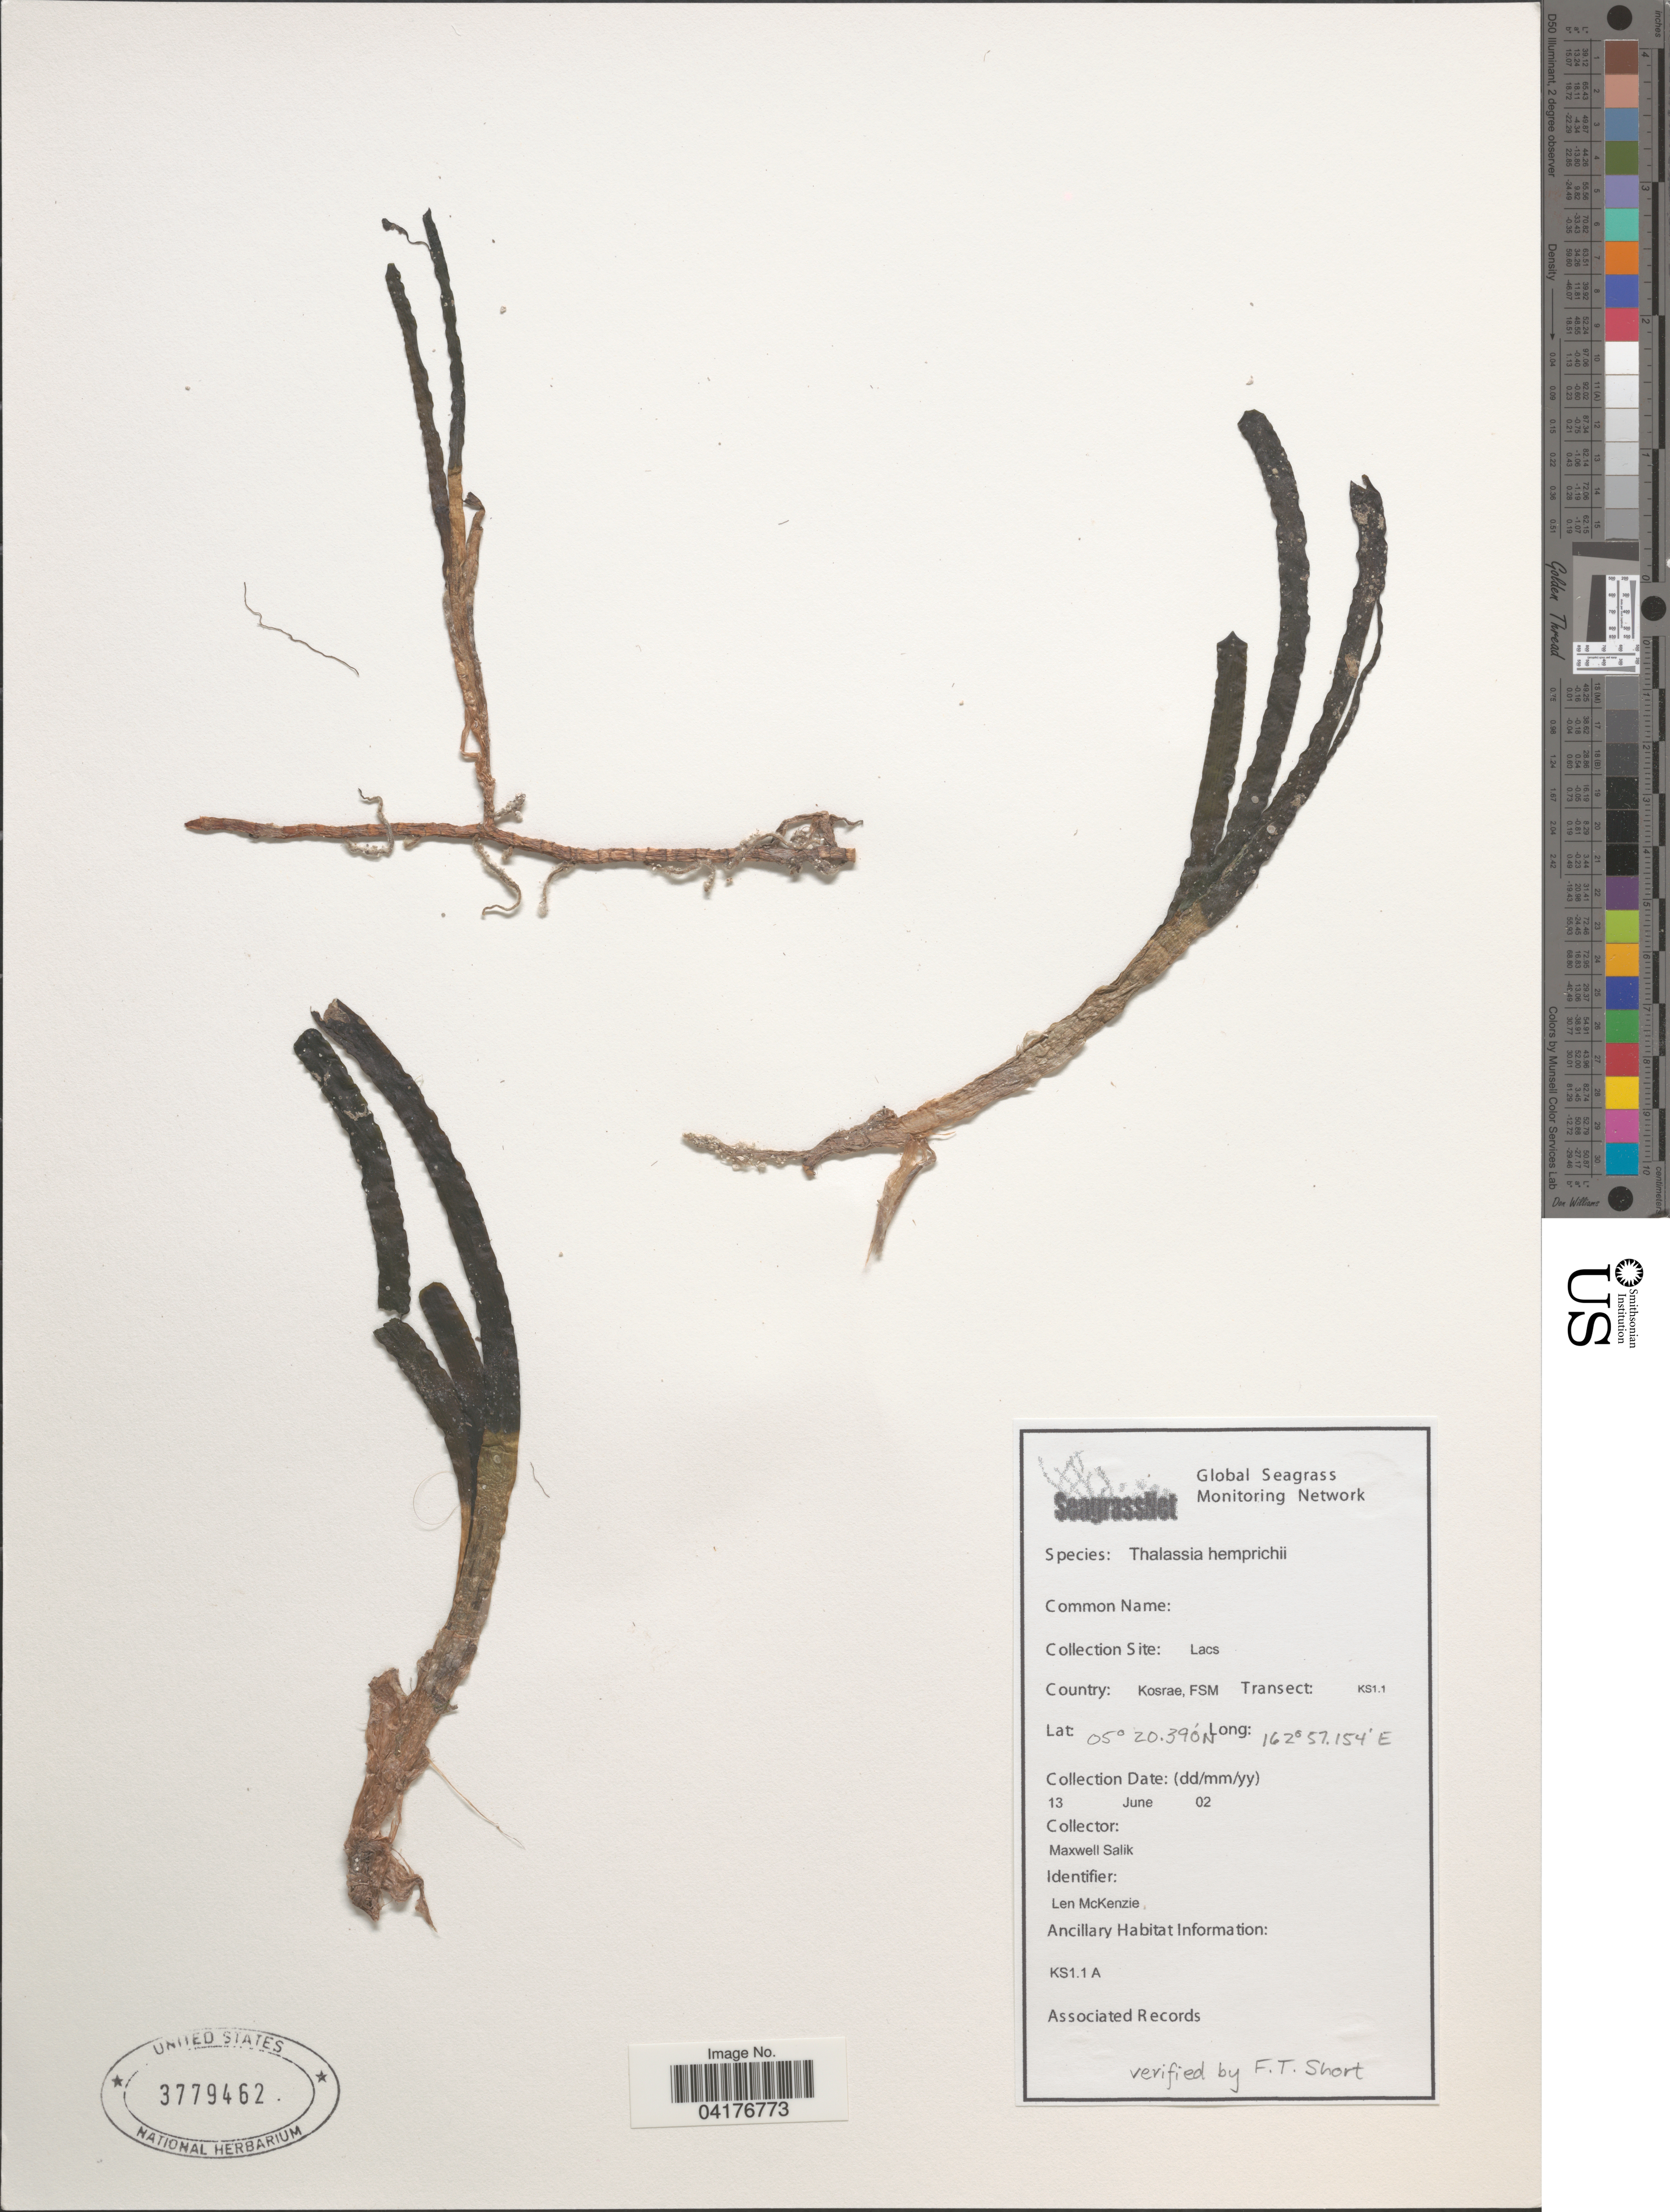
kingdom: Plantae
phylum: Tracheophyta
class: Liliopsida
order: Alismatales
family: Hydrocharitaceae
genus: Enhalus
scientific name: Enhalus acoroides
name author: (L. f.) Royle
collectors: M. Salik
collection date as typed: Transcribed d/m/y: 13/6/2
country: Micronesia, Federated States of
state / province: Kosrae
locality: Lacs. Transect: KS1.1. KS1.1 A.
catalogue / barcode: US 3779462